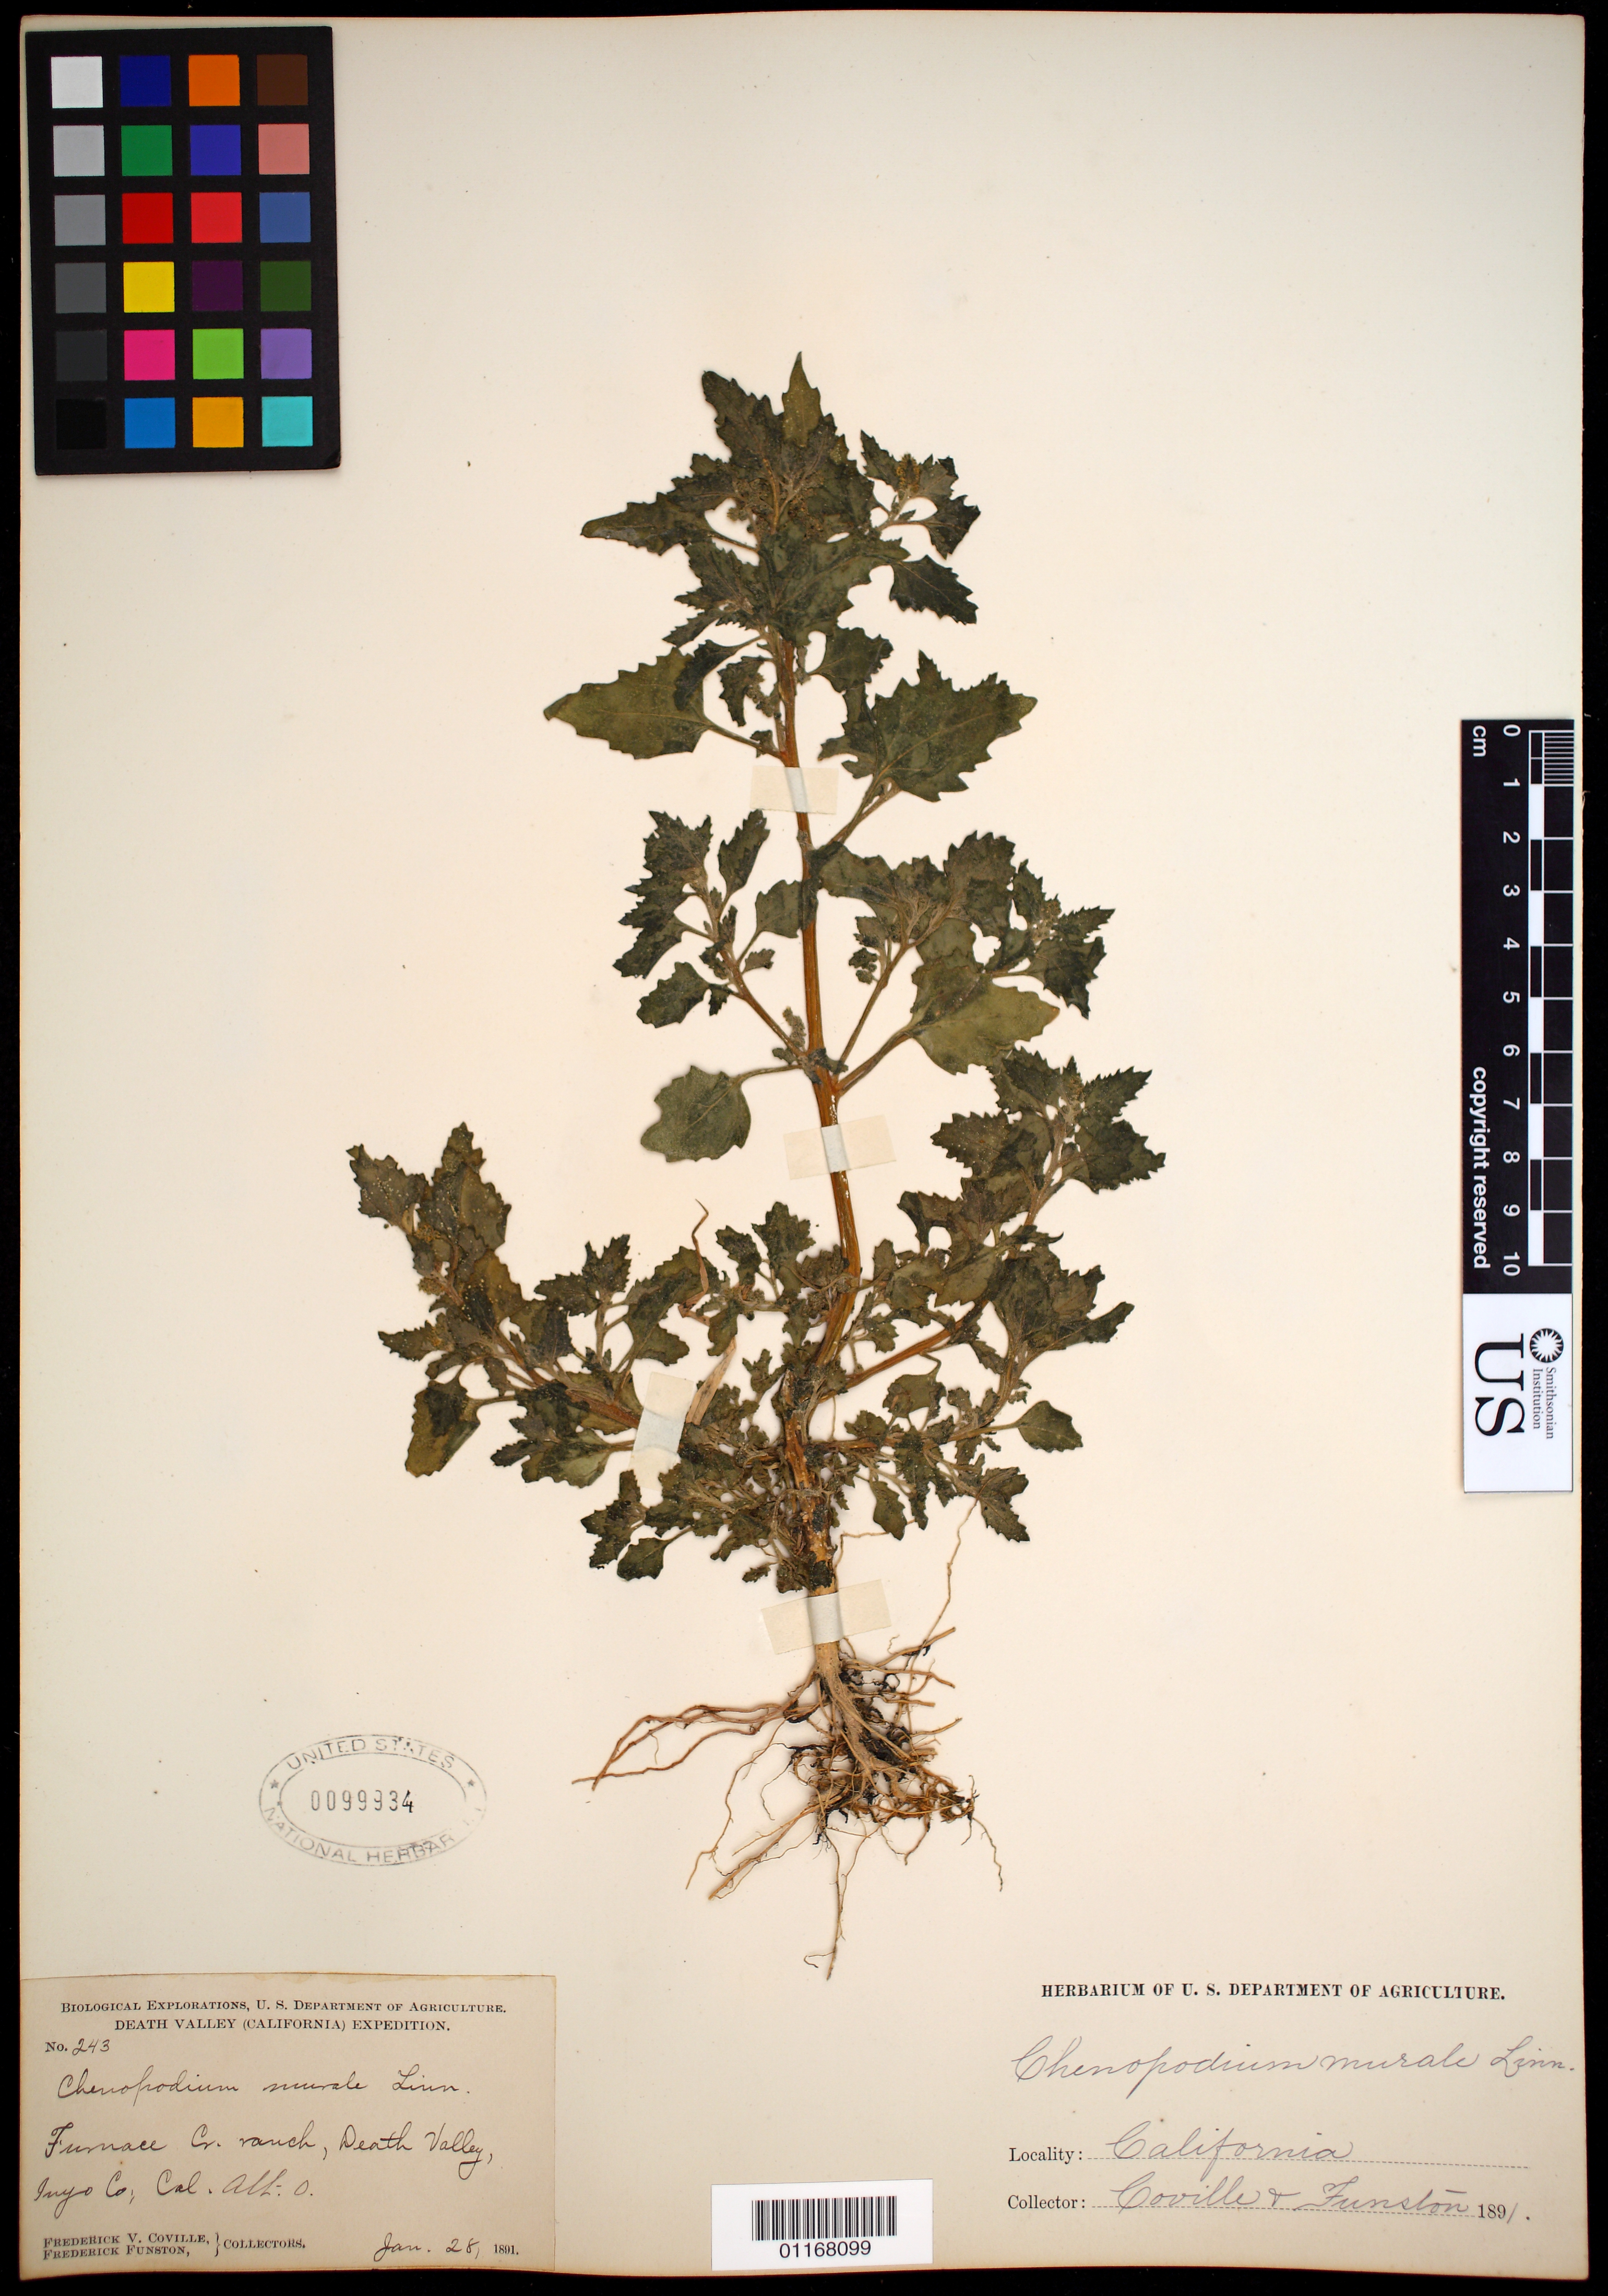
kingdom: Plantae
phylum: Tracheophyta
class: Magnoliopsida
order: Caryophyllales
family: Amaranthaceae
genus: Chenopodium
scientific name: Chenopodium murale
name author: L.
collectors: F. V. Coville & F. Funston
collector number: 243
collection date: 1891-01-28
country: United States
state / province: California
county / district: Inyo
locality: Furnace Creek Ranch, Death Valley.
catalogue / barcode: US 99934